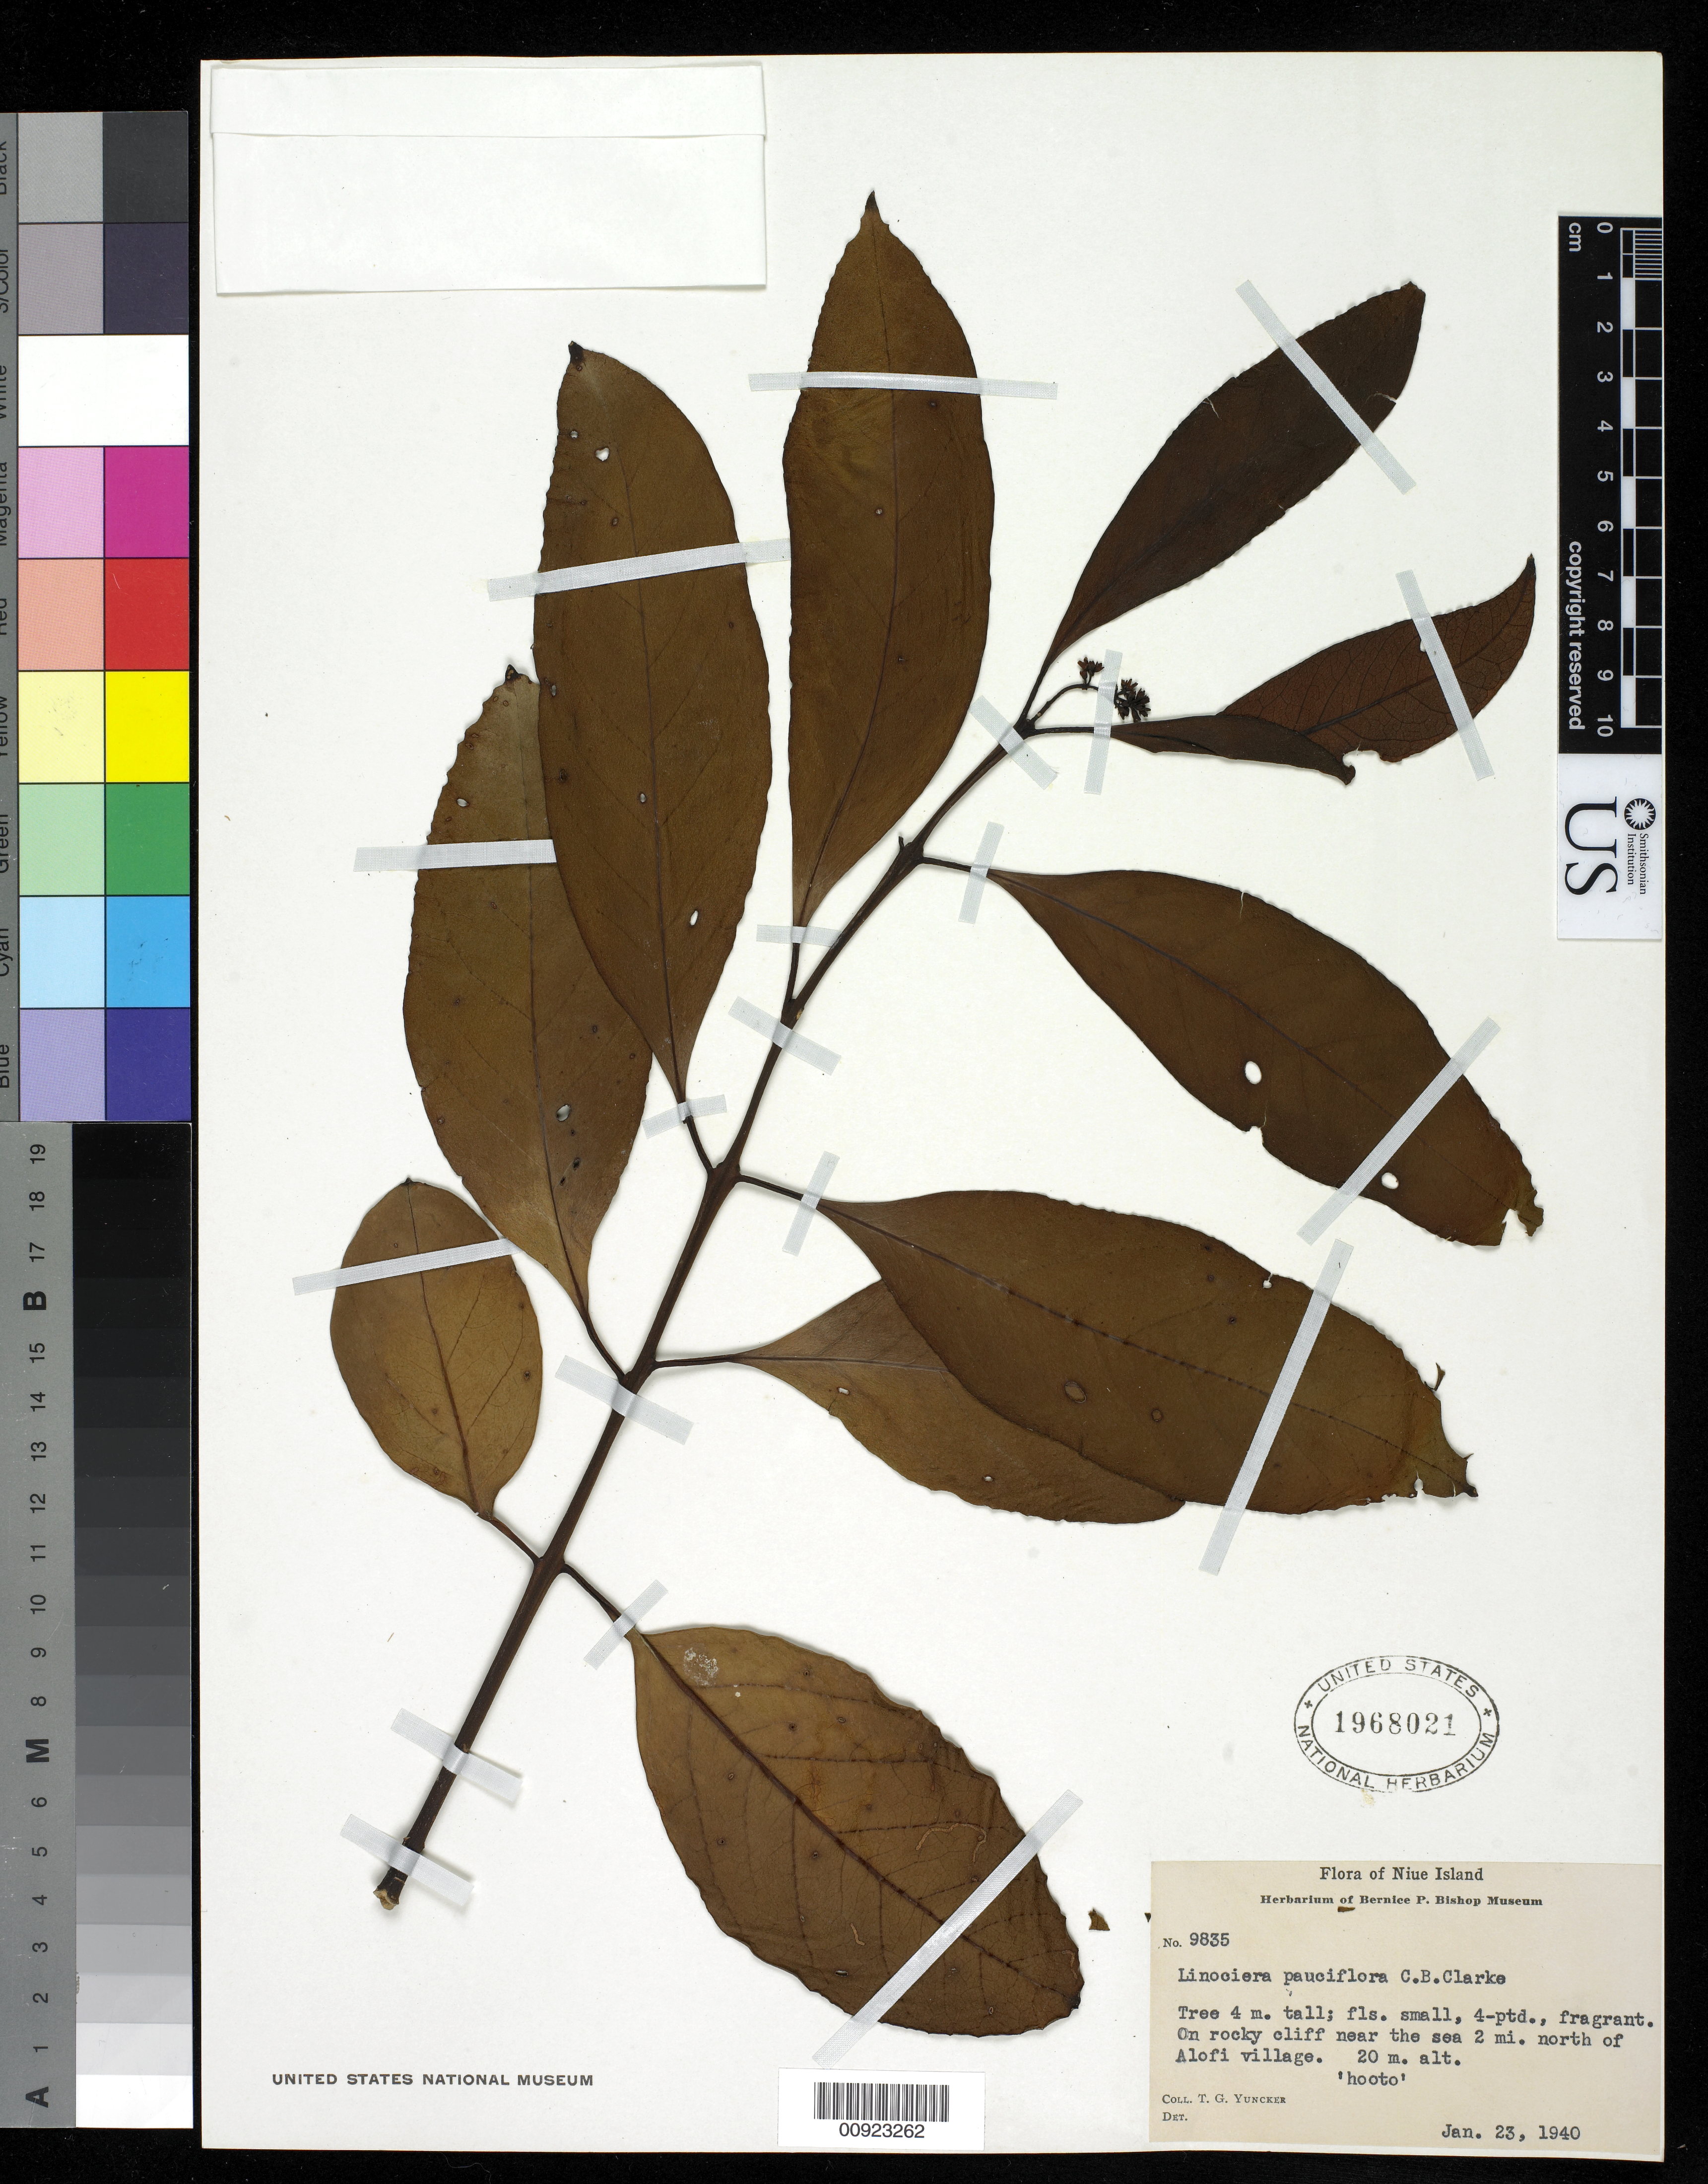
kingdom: Plantae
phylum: Tracheophyta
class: Magnoliopsida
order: Lamiales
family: Oleaceae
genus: Linociera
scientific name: Linociera pauciflora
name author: C.B. Clarke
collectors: T. G. Yuncker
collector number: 9835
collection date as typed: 23 Jan 1940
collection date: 1940-01-23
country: Niue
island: Niue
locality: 2 miles north of Alofi village, on a rocky cliff near the sea.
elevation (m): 20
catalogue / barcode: US 1968021